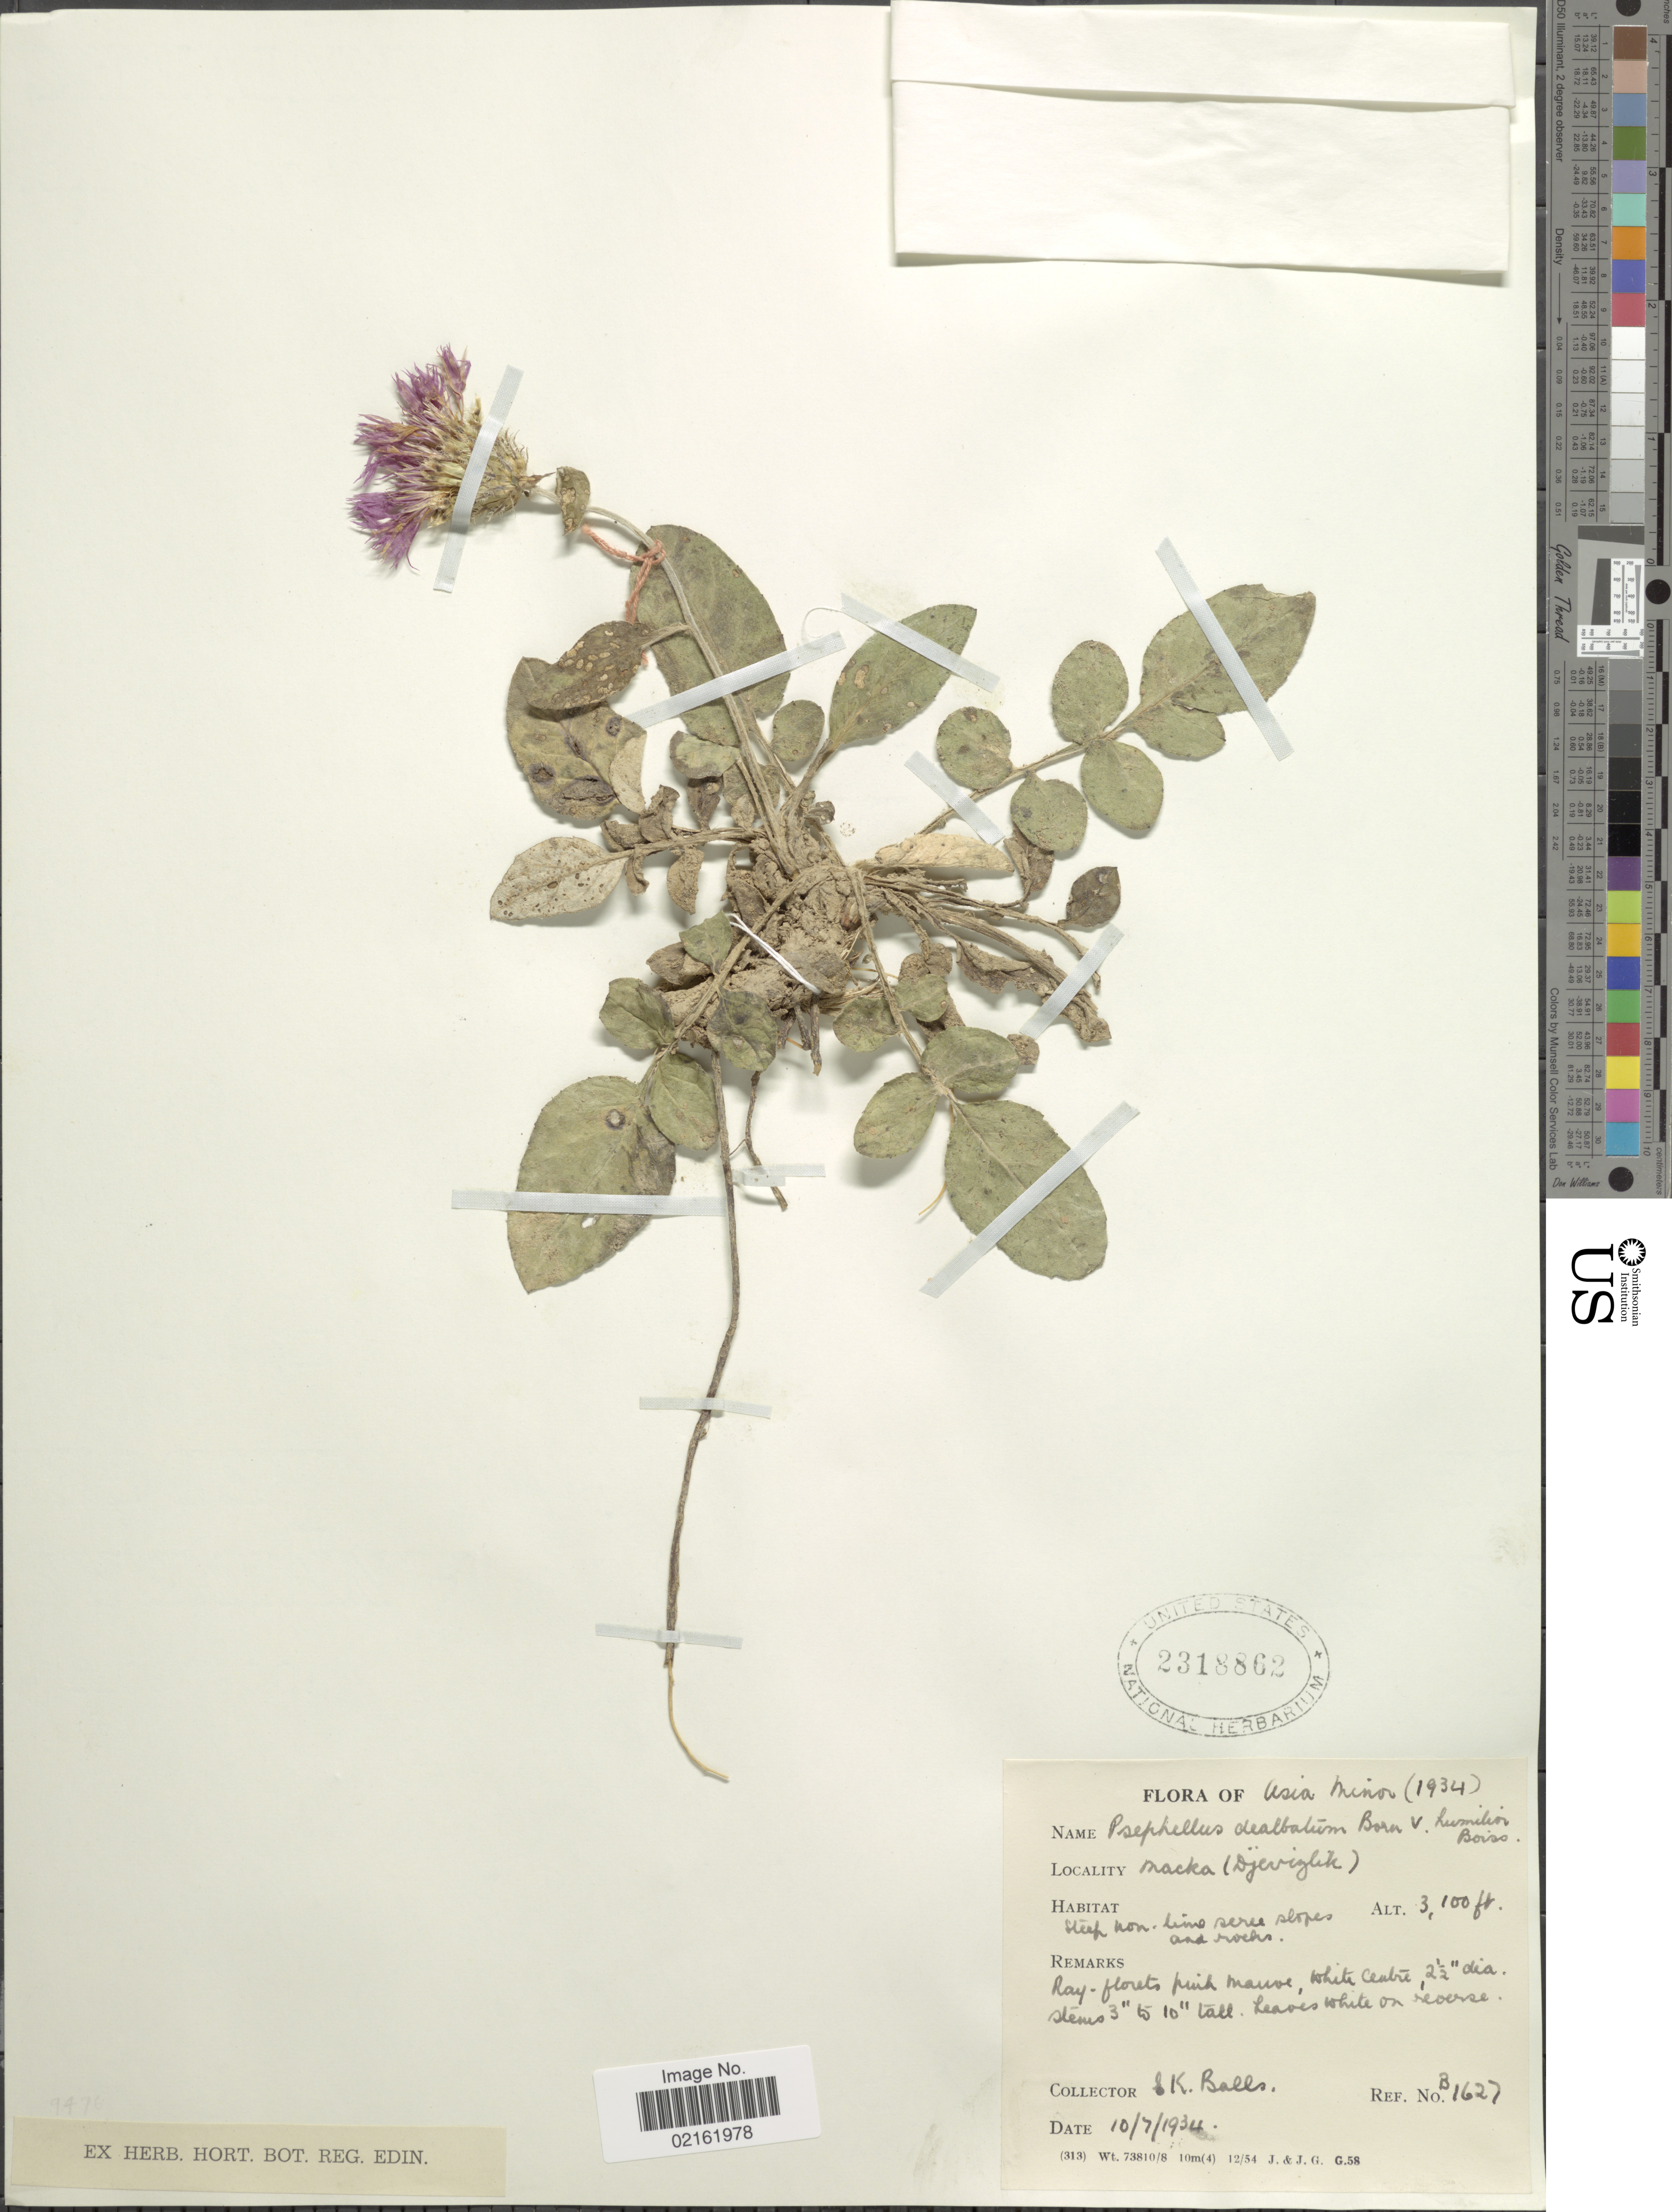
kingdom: Plantae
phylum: Tracheophyta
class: Magnoliopsida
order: Asterales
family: Asteraceae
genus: Psephellus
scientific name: Psephellus dealbatus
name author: (Willd.) K. Koch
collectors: E. K. Balls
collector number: B1627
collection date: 1934-07-10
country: Turkey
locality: Asia Minor, Macka (Djeviglik) [interpreted]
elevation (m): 945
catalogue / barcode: US 2318862